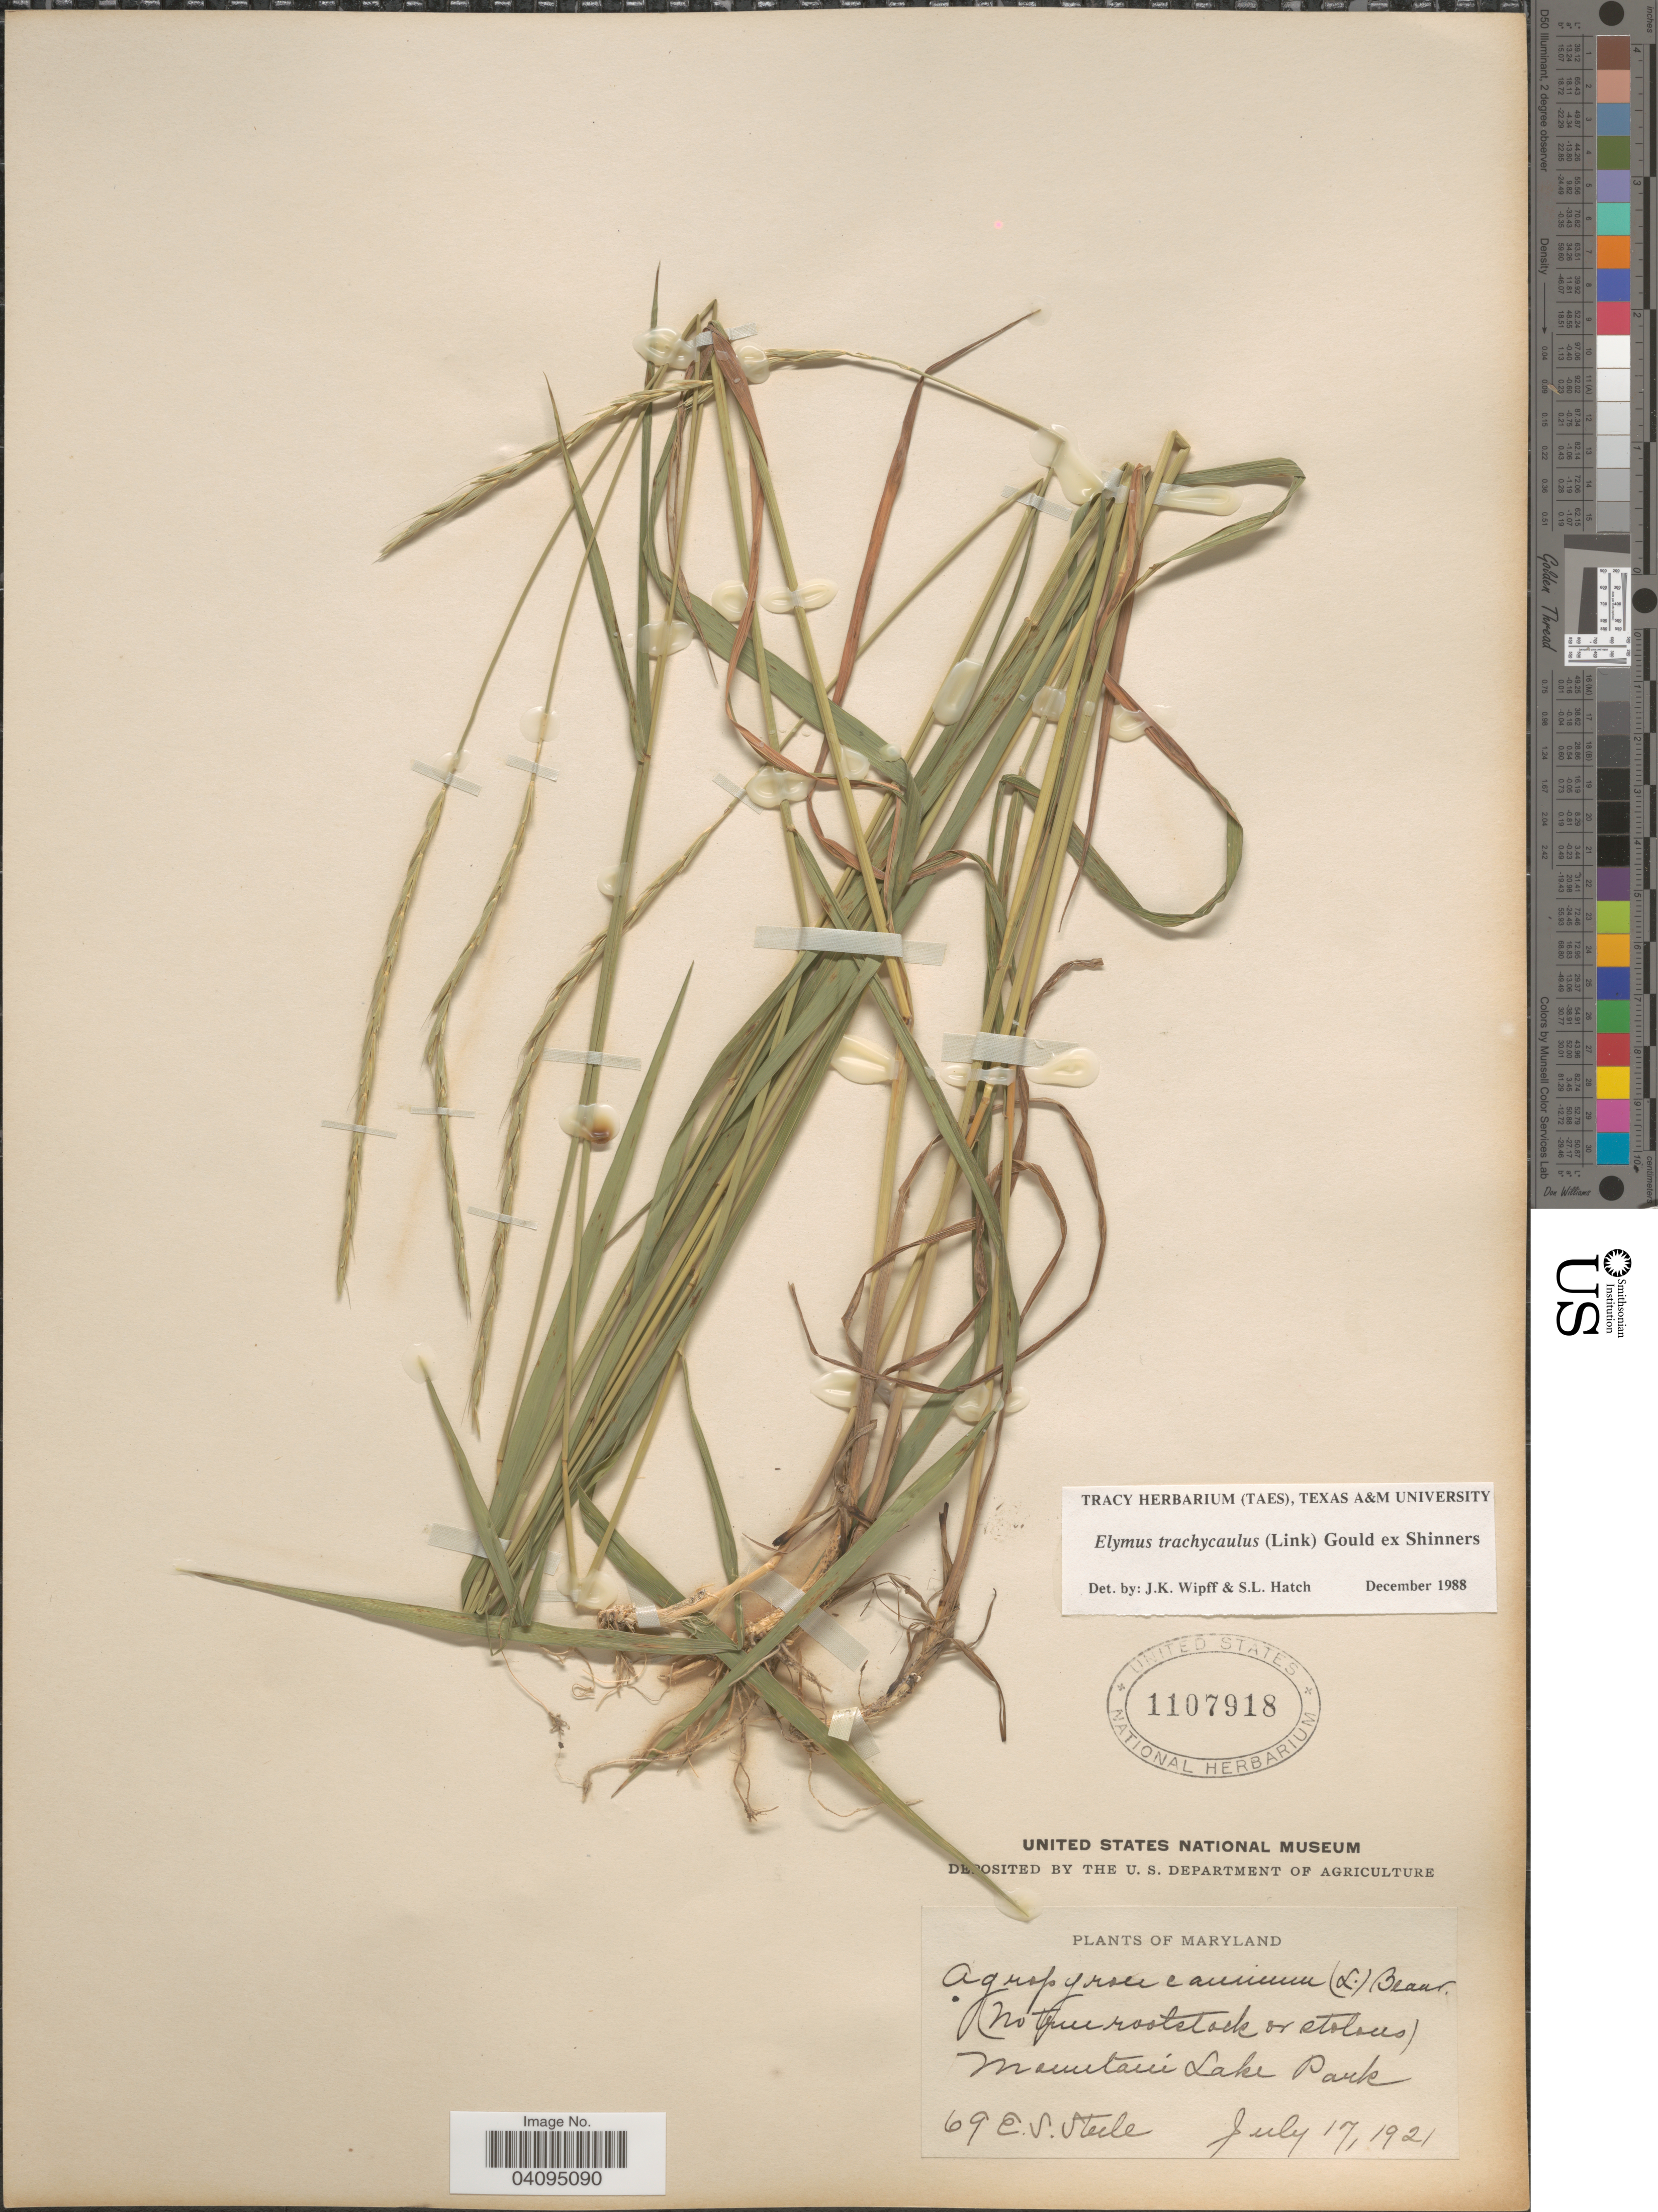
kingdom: Plantae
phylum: Tracheophyta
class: Liliopsida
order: Poales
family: Poaceae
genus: Elymus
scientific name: Elymus trachycaulus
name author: (Link) Gould ex Shinners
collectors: E. Steele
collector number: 69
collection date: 1921-07-17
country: United States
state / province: Maryland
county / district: Garrett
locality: Mountain Lake Park.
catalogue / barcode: US 1107918